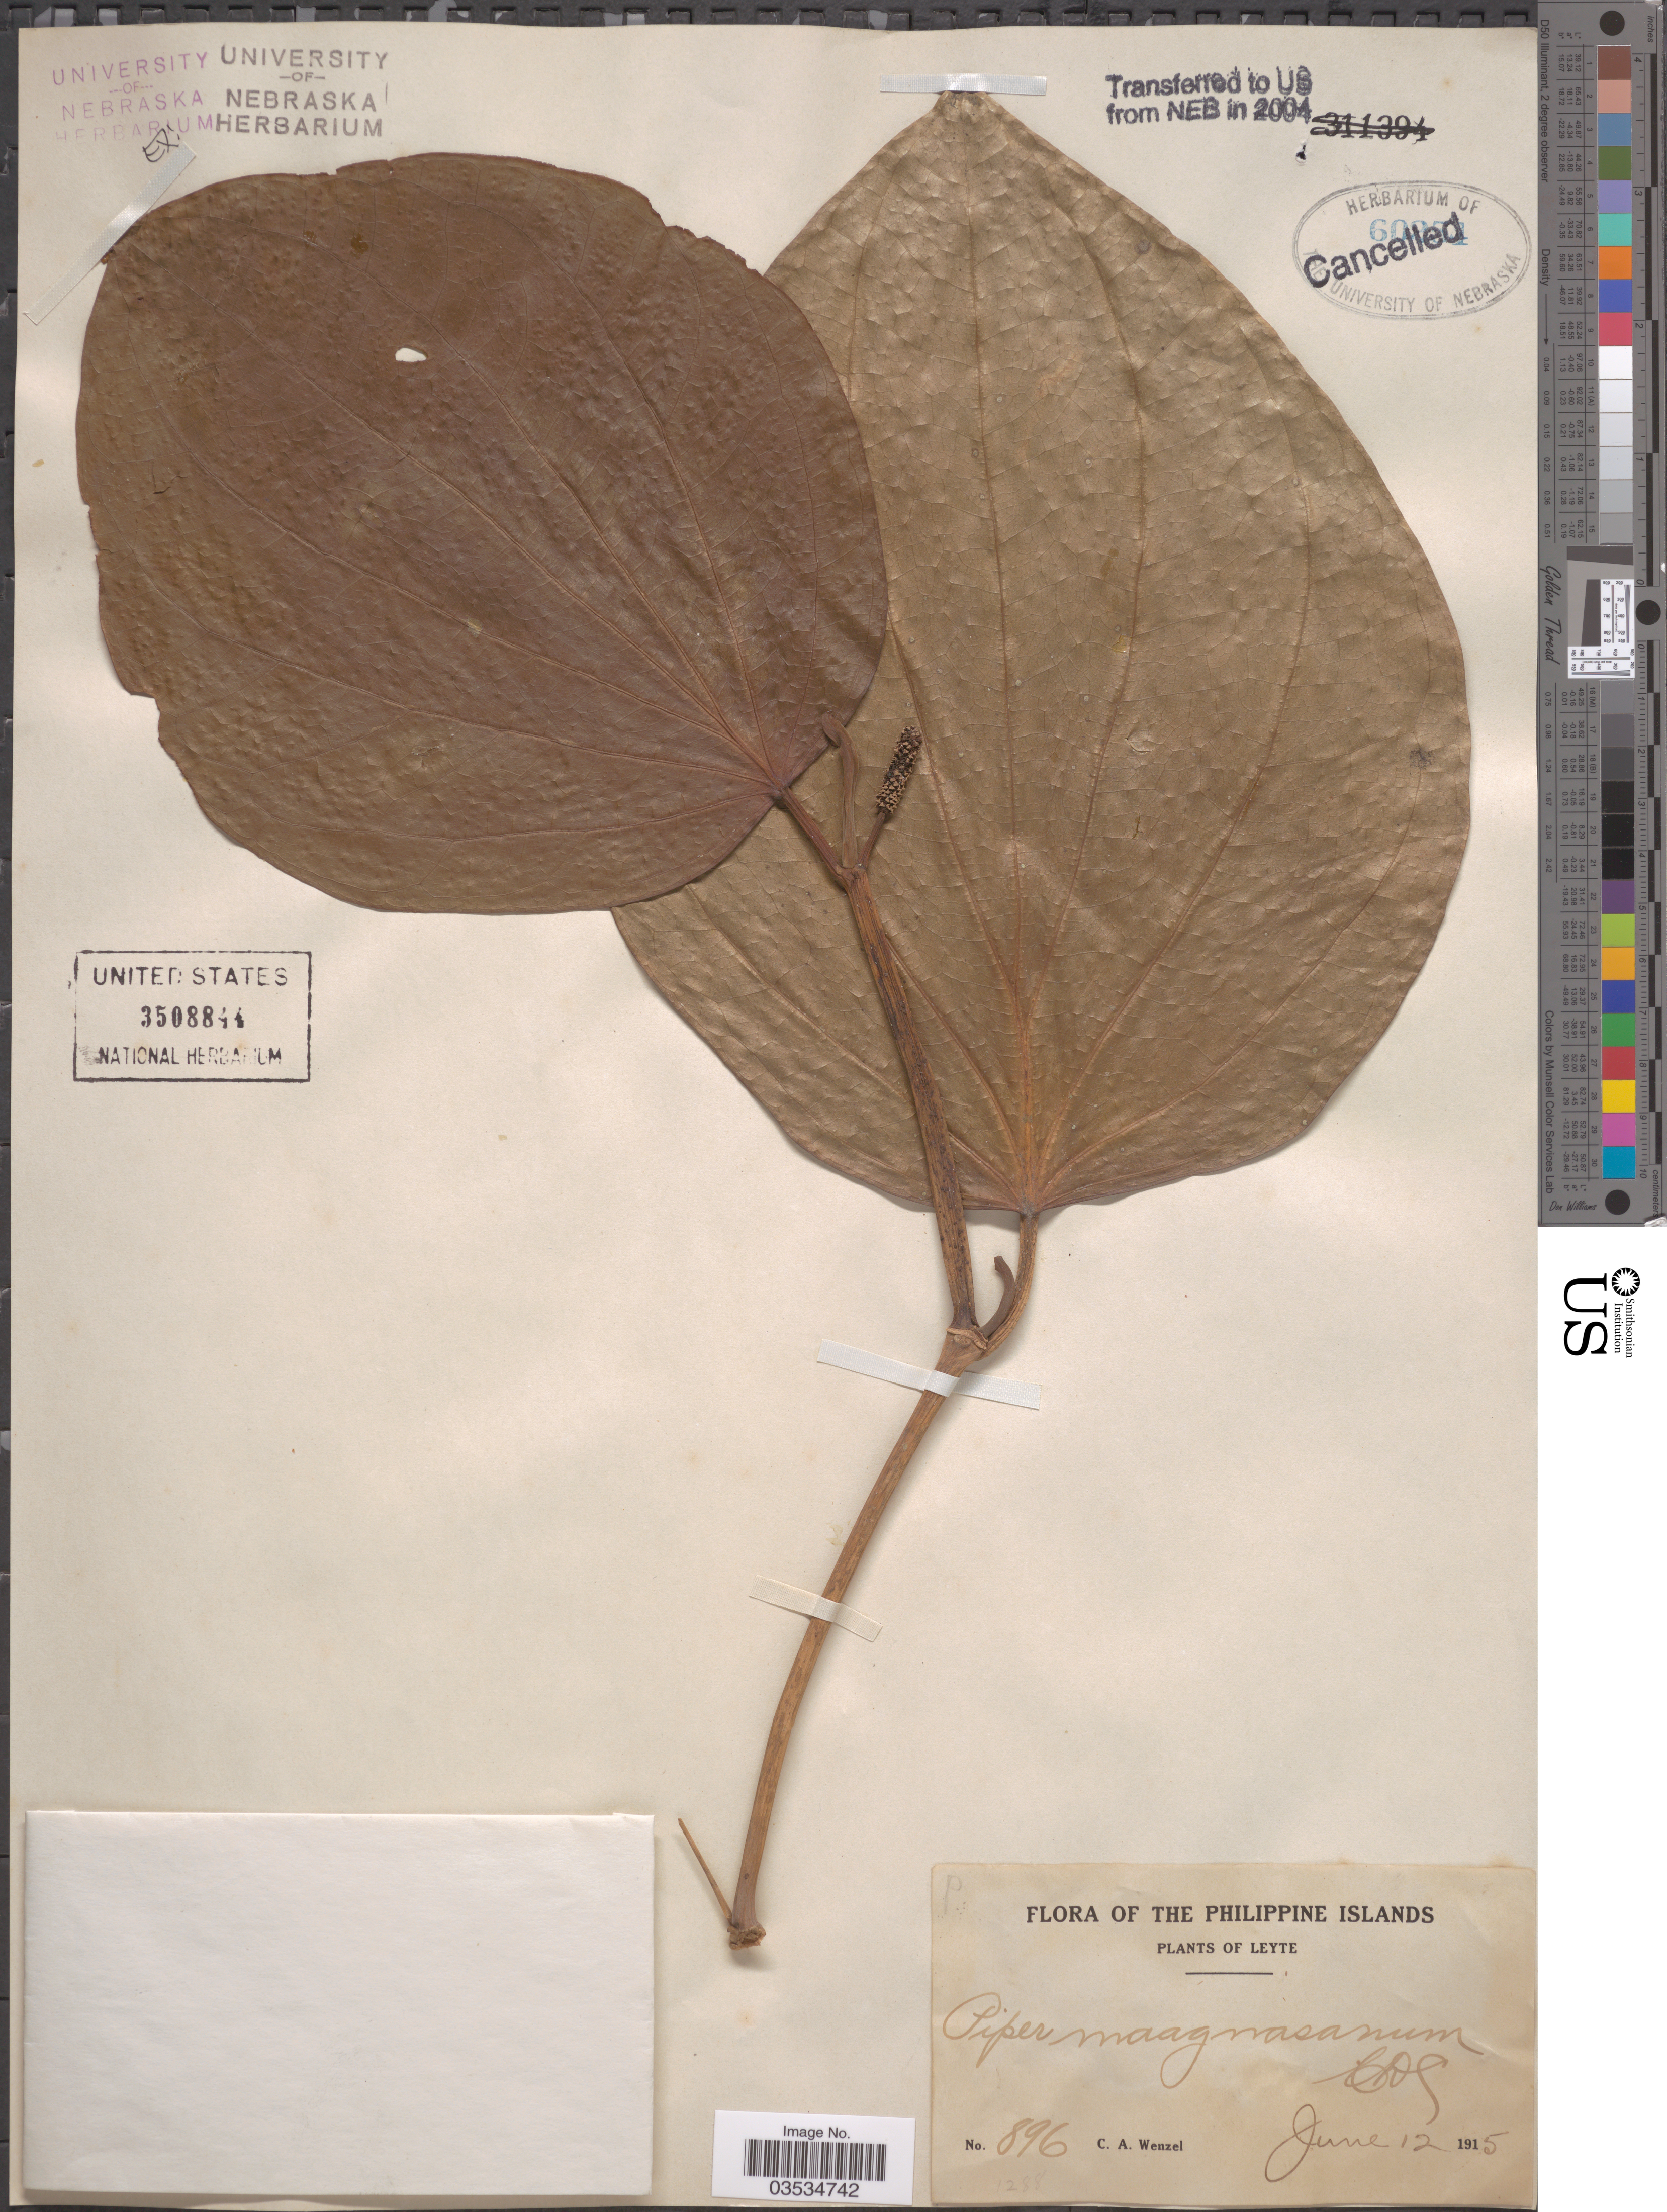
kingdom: Plantae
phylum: Tracheophyta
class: Magnoliopsida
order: Piperales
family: Piperaceae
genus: Piper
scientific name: Piper maagnasanum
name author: C. DC.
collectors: C. Wenzel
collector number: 896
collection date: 1915-06-12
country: Philippines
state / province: Eastern Visayas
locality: Philippine Islands. Leyte.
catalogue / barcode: US 3508844